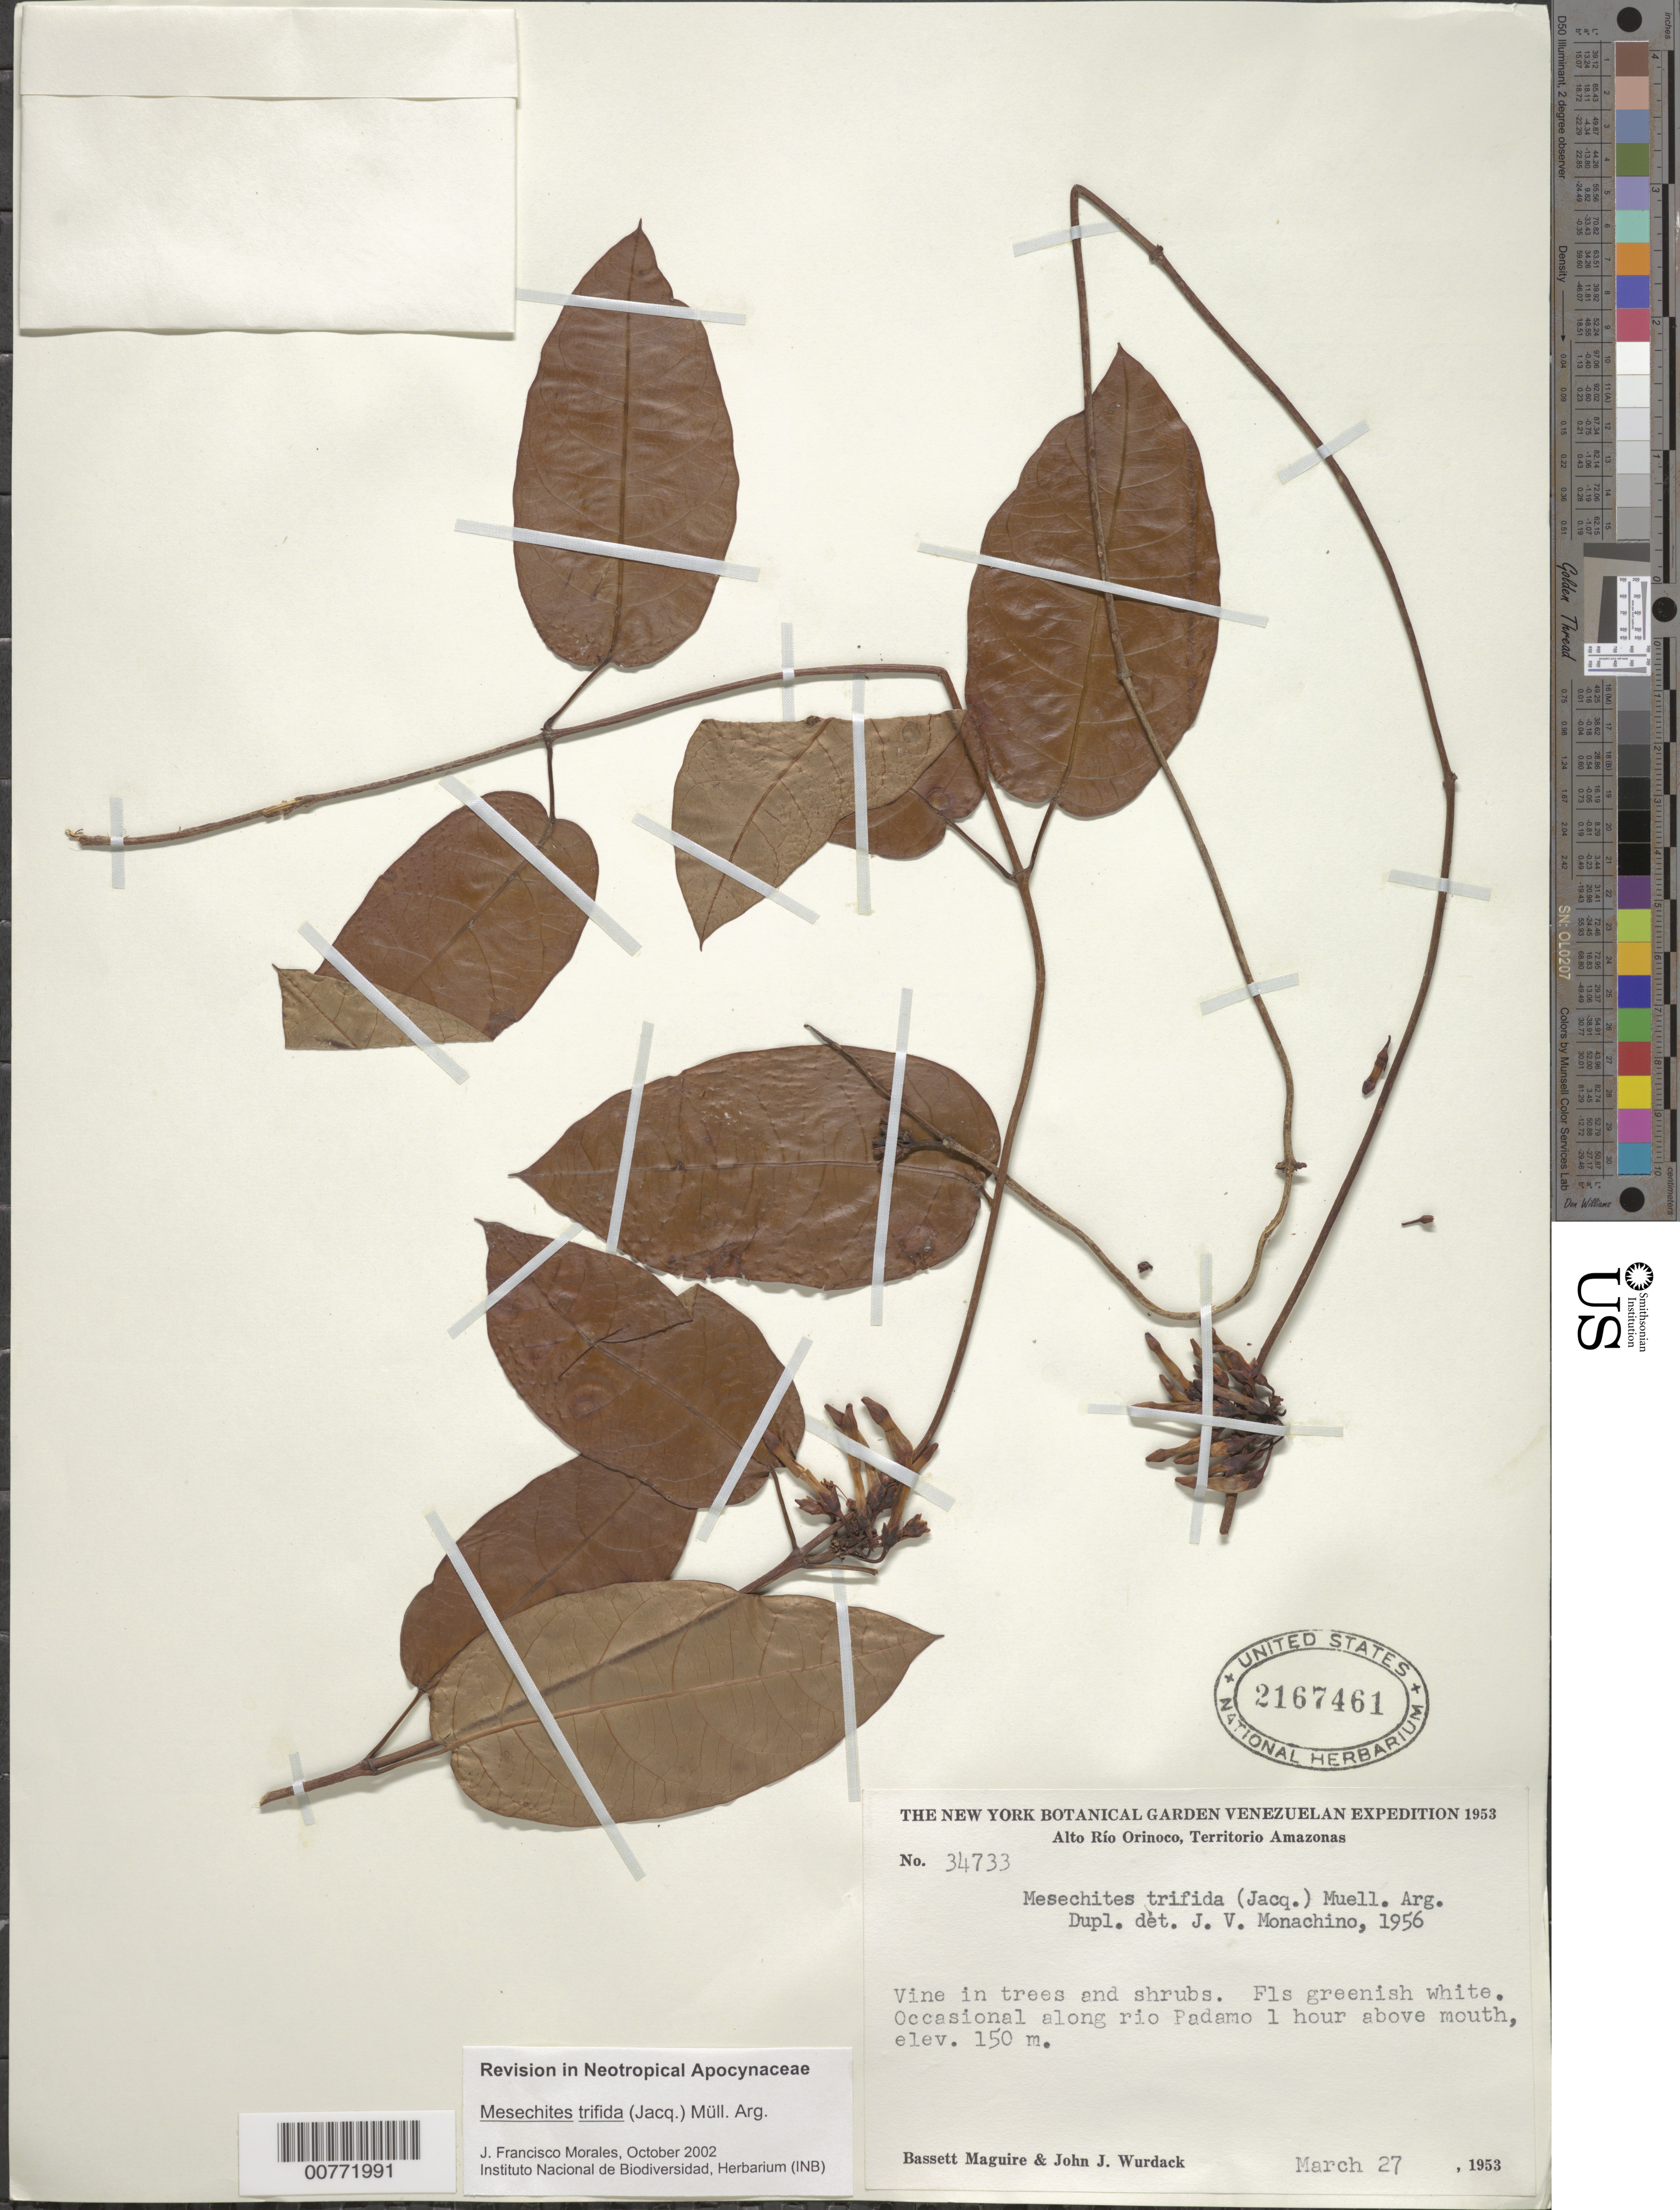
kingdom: Plantae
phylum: Tracheophyta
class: Magnoliopsida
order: Gentianales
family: Apocynaceae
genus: Mesechites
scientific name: Mesechites trifidus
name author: (Jacq.) Müll. Arg.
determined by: Morales, J. F.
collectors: B. Maguire & J. J. Wurdack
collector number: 34733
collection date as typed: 27-Mar-53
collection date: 1953-03-27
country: Venezuela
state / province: Amazonas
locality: Alto Río Orinoco, Río Padamo, 1 hr above mouth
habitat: Along river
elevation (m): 150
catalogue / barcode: US 2167461